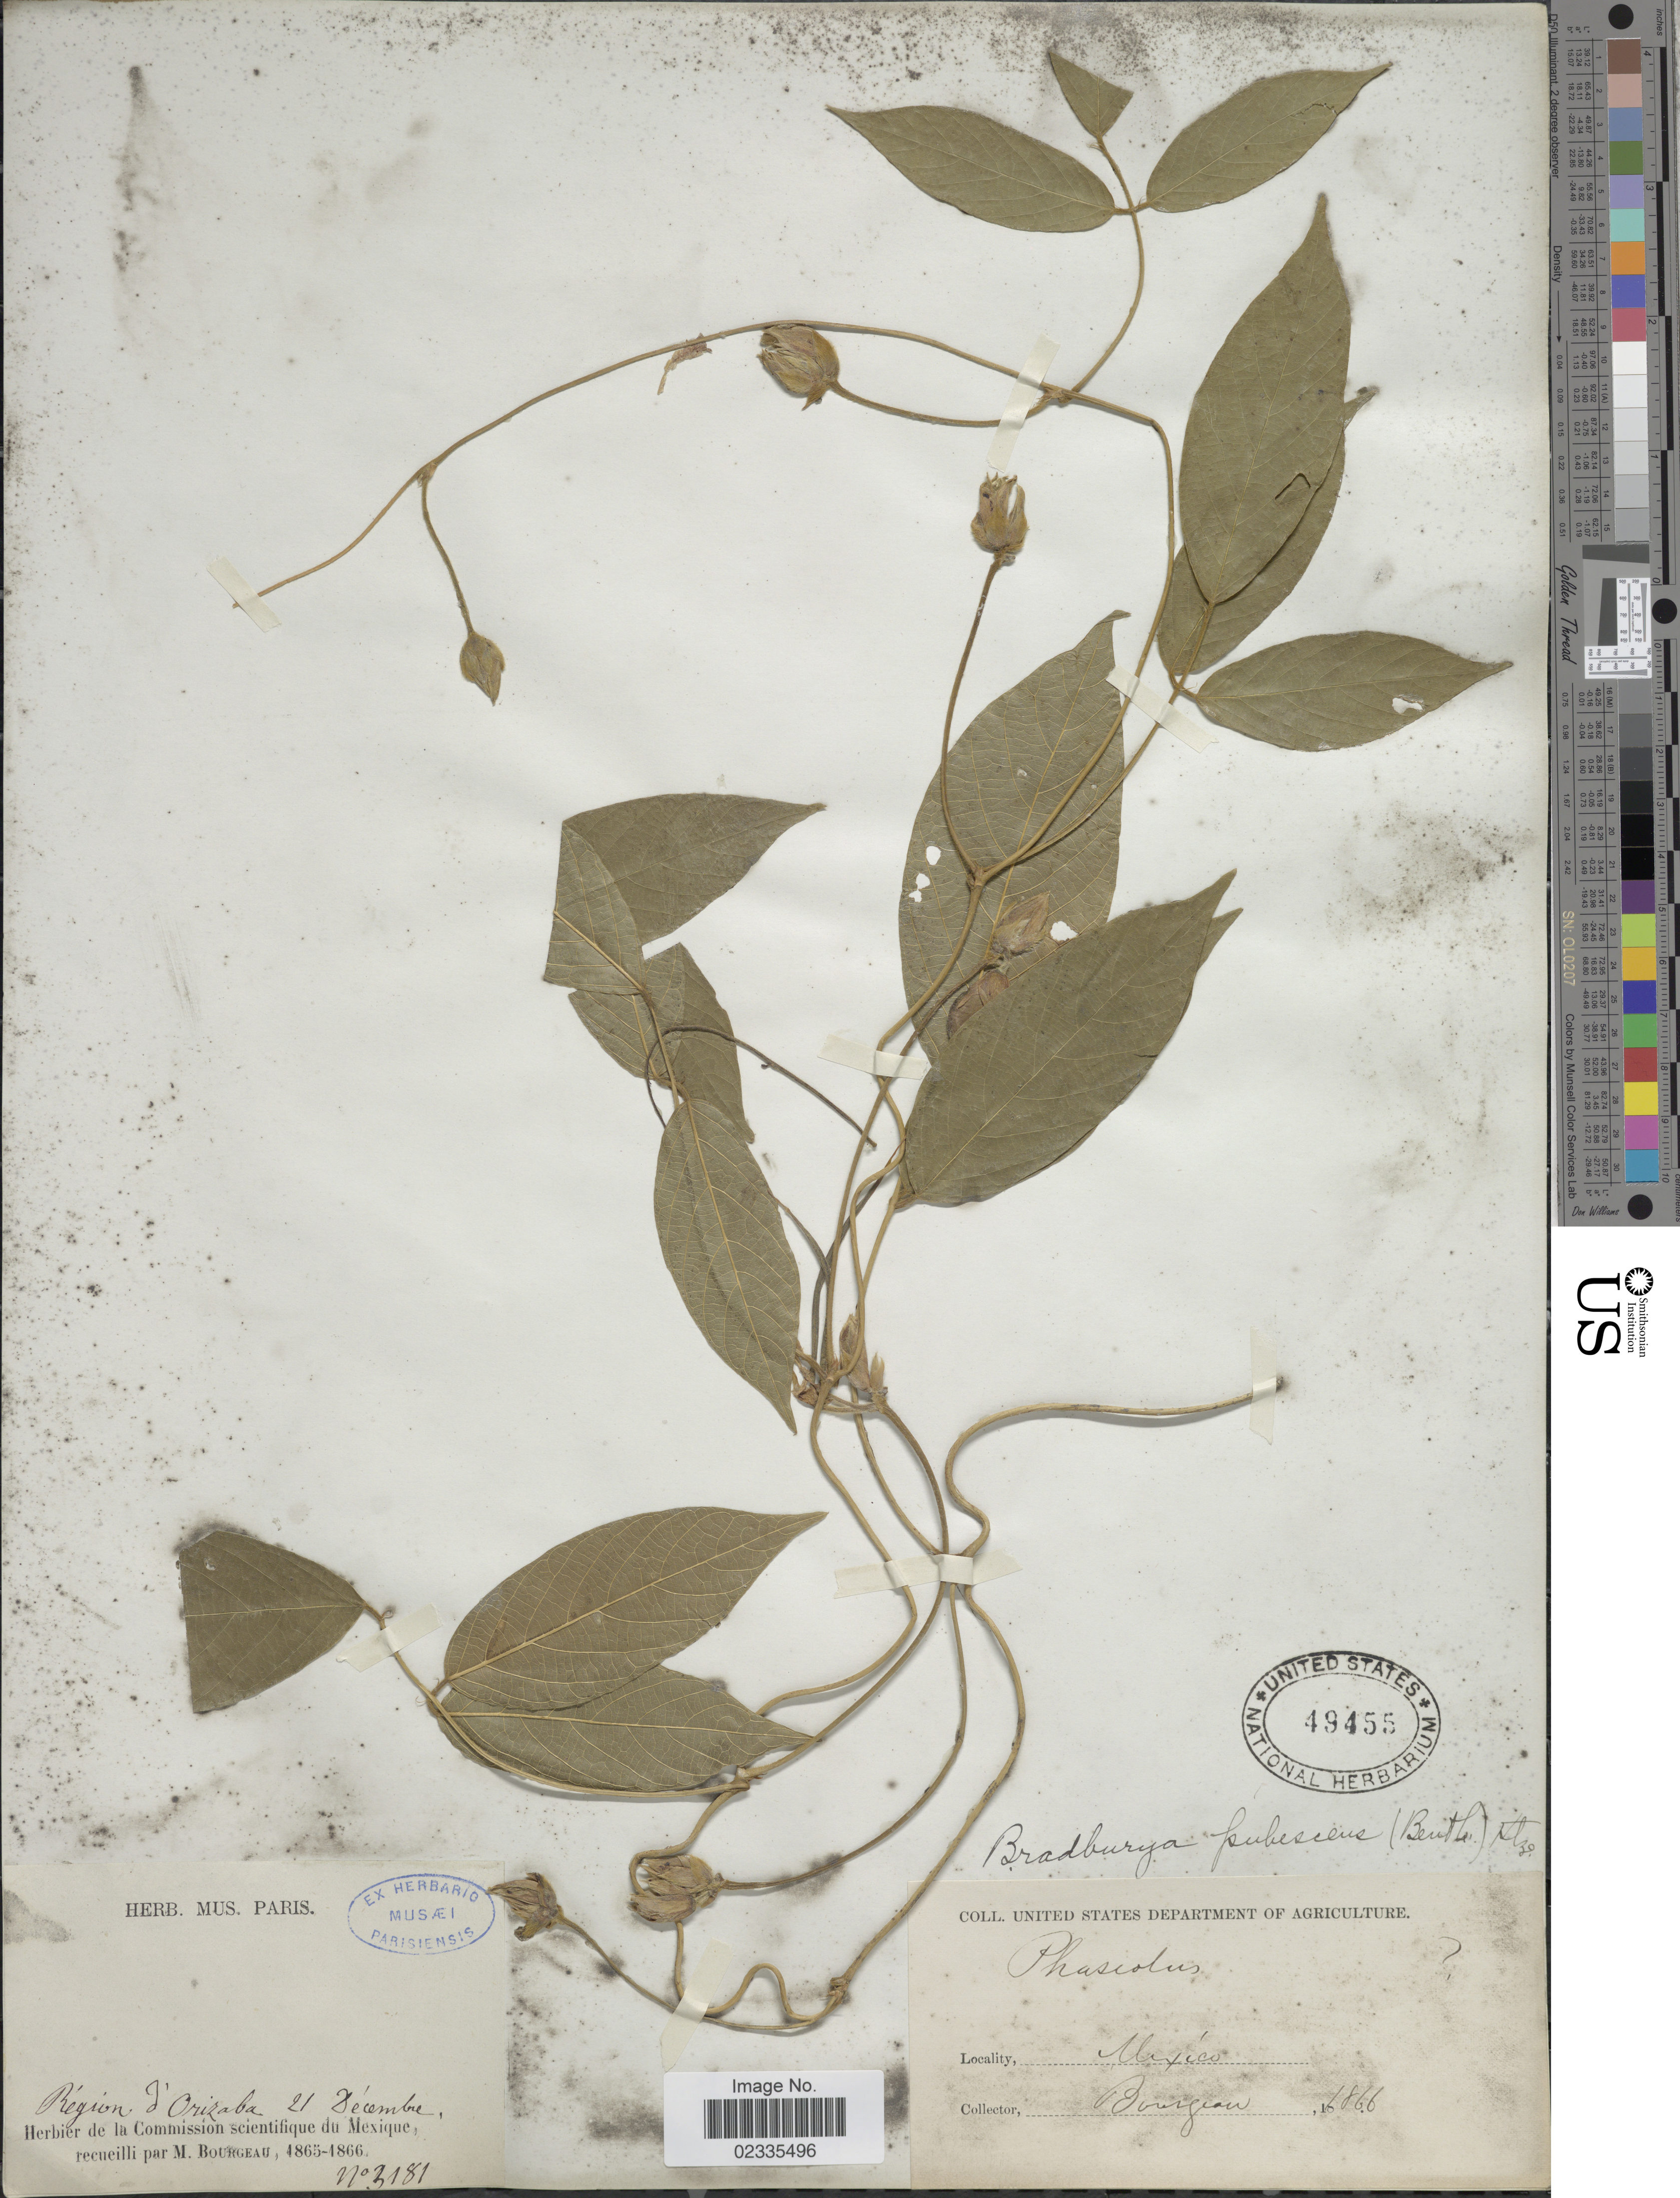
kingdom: Plantae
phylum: Tracheophyta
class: Magnoliopsida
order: Fabales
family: Fabaceae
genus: Centrosema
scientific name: Centrosema pubescens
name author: Benth.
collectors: M. Bourgeau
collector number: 2181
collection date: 1866-12-21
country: Mexico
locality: Région d'Orizaba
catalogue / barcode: US 49455